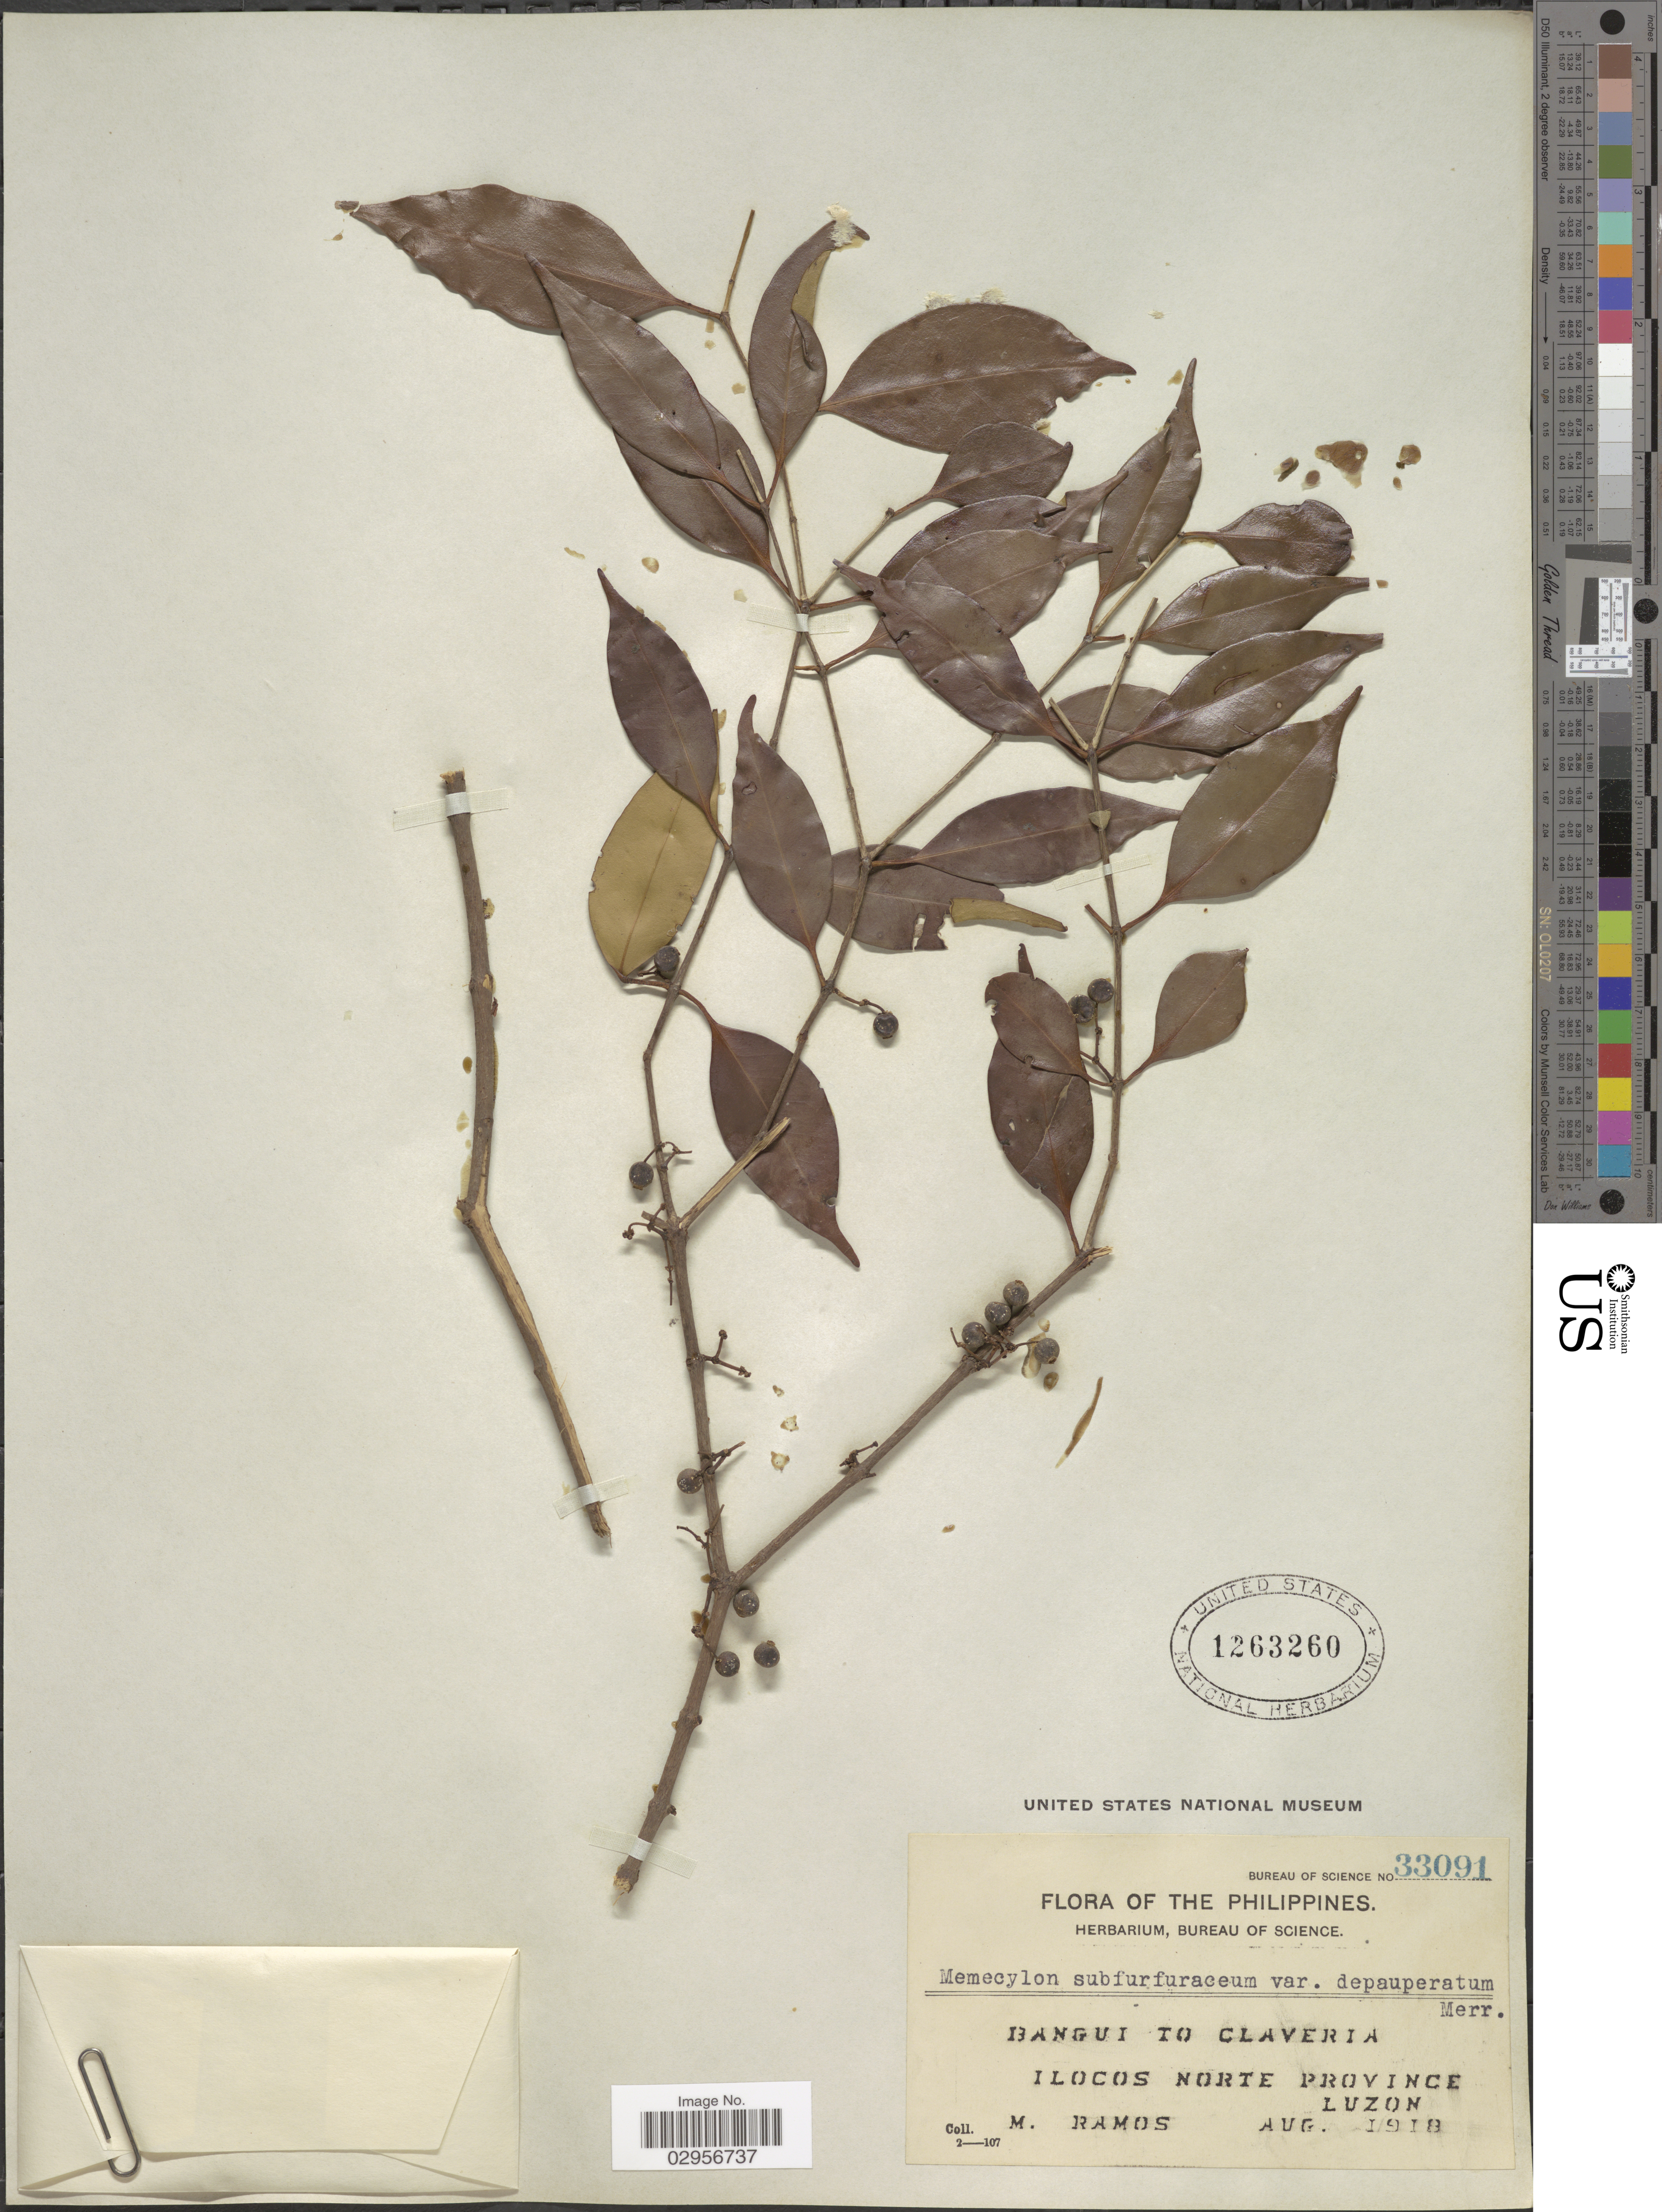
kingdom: Plantae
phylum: Tracheophyta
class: Magnoliopsida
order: Myrtales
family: Melastomataceae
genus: Memecylon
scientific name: Memecylon subfurfuraceum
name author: Merr.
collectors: M. Ramos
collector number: Bureau of Science 33091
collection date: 1918-08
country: Philippines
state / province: Ilocos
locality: Bangui to Claveria, Ilocos Norte Province, Luzon.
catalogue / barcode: US 1263260